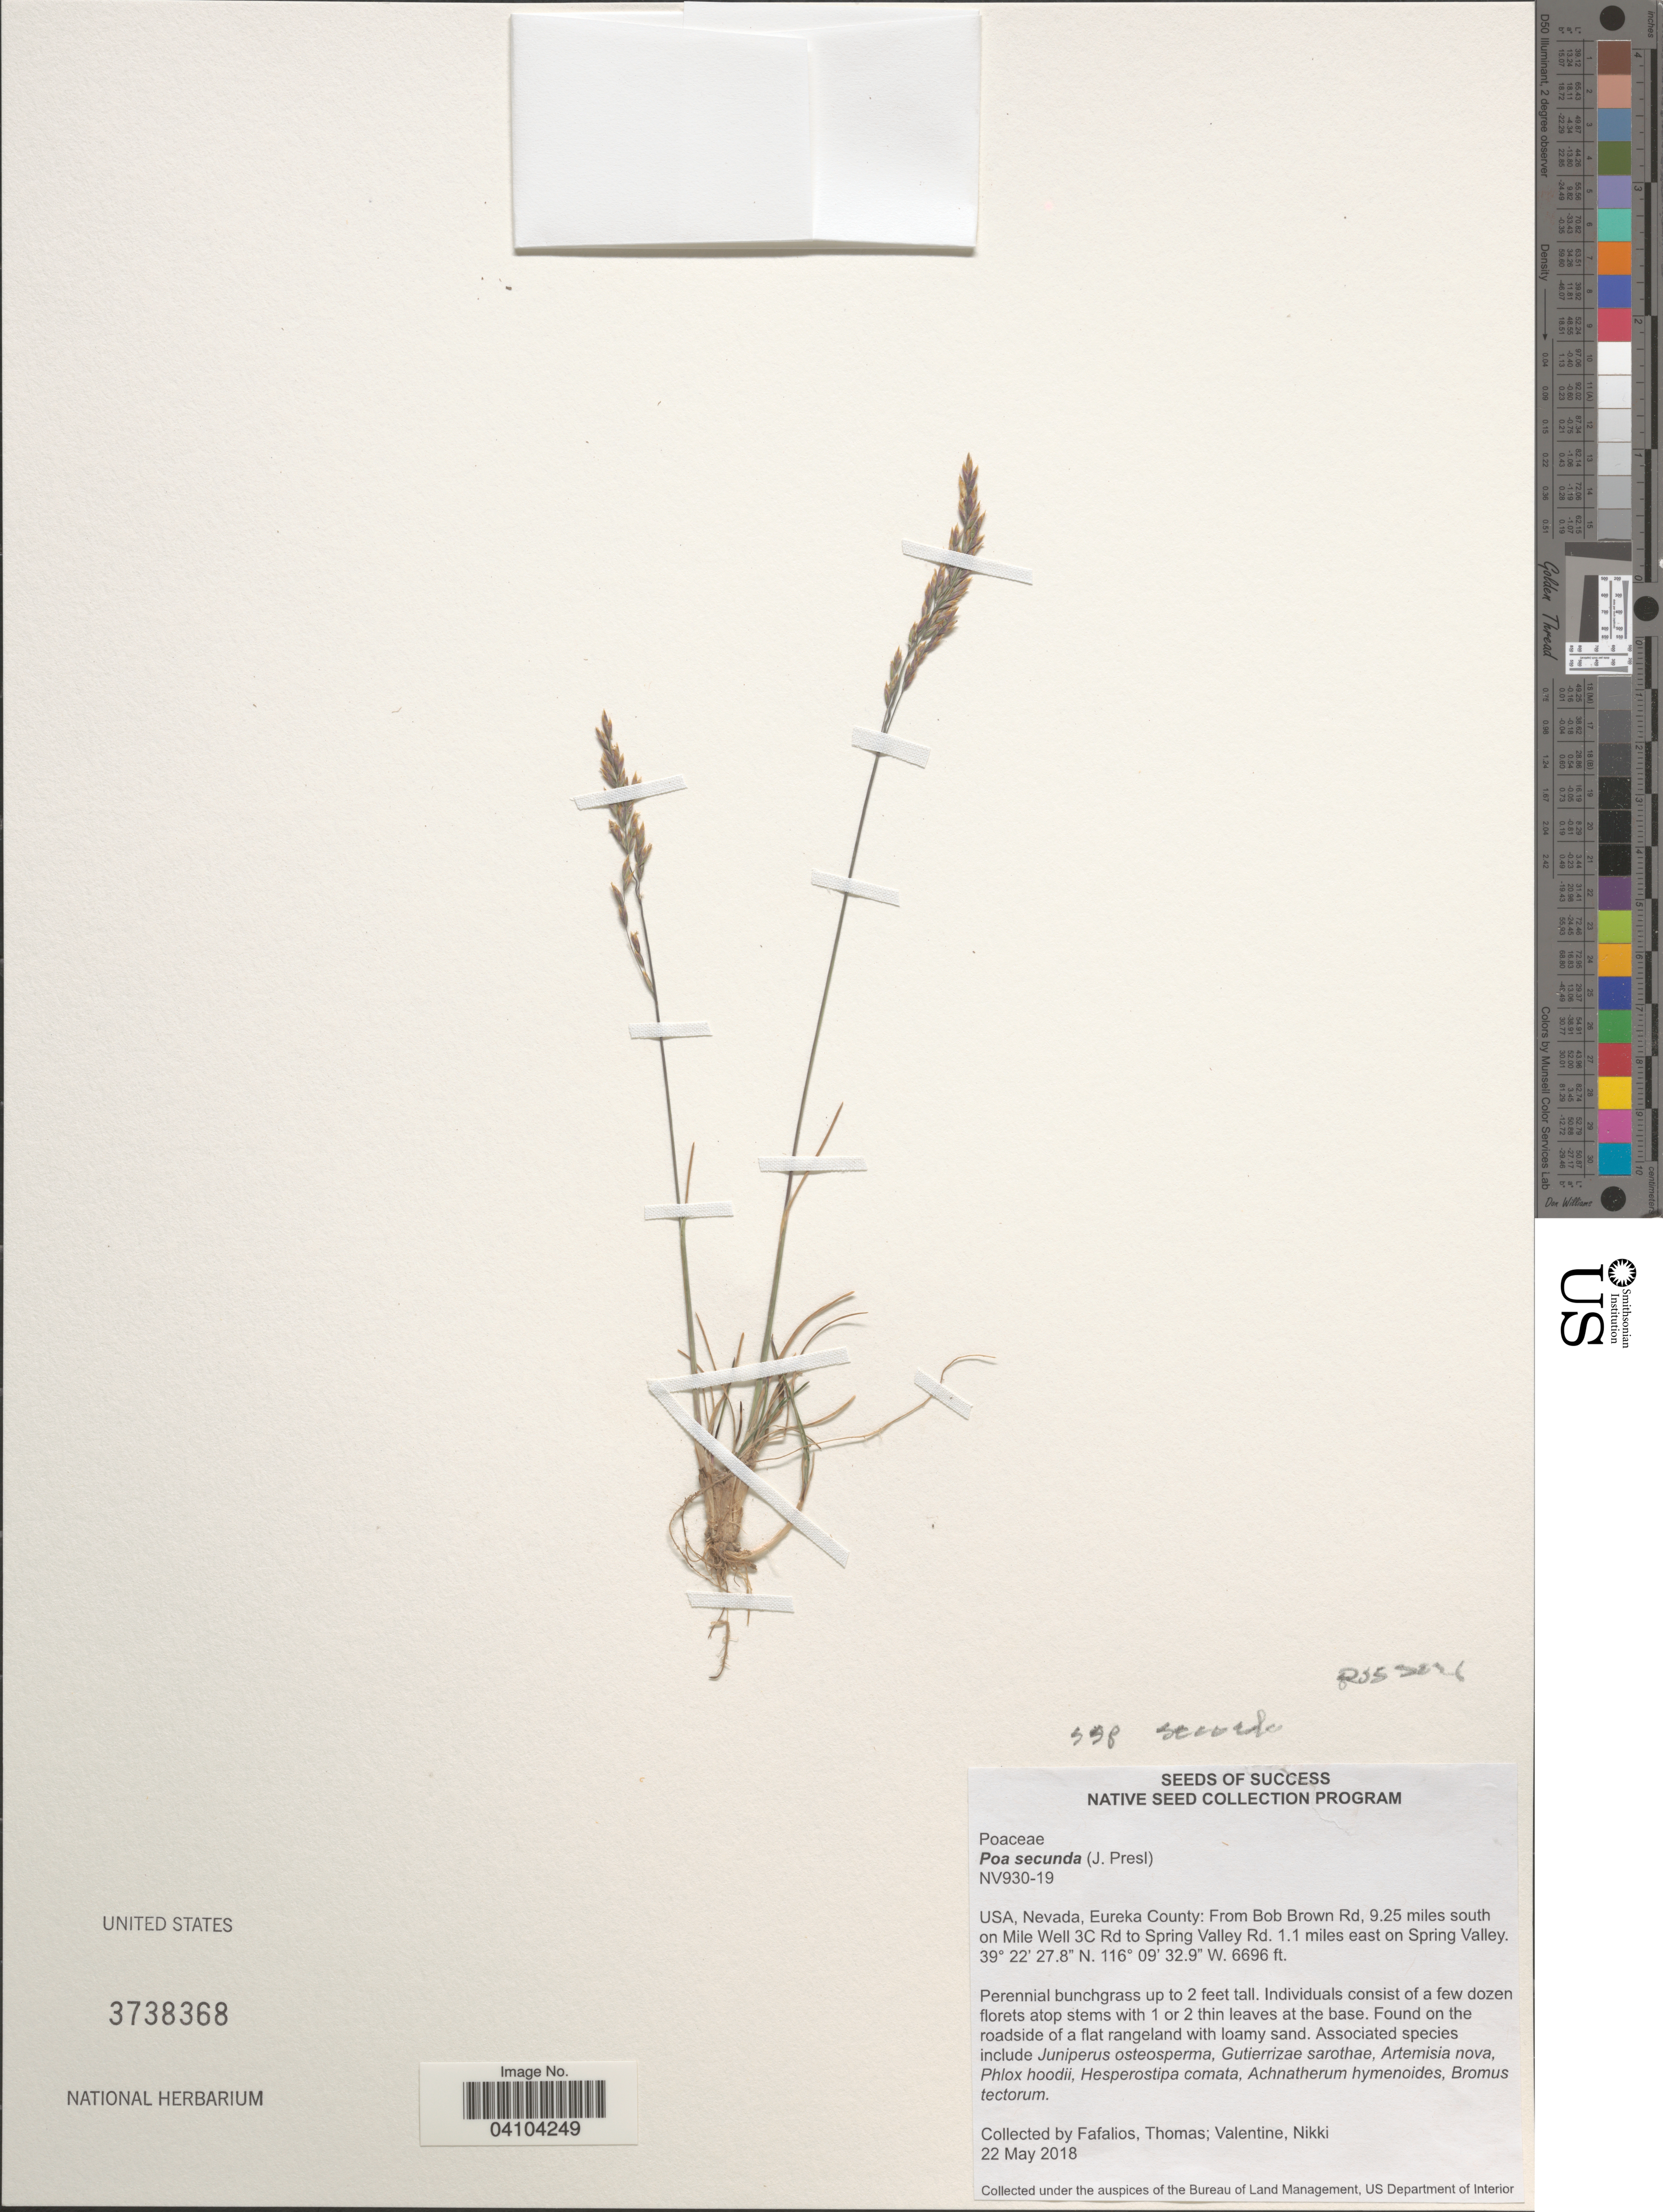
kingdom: Plantae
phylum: Tracheophyta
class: Liliopsida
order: Poales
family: Poaceae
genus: Poa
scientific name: Poa secunda subsp. secunda var. secunda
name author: J. Presl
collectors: F. Thomas & N. Valentine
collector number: NV930-19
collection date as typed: Transcribed d/m/y: 22/5/2018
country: United States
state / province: Nevada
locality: Eureka County: From Bob Brown rd, 9.25 miles south on Mile Well 3C Rd to Spring Valley Rd. 1.1 miles east on Spring Valley.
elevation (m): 2041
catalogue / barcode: US 3738368